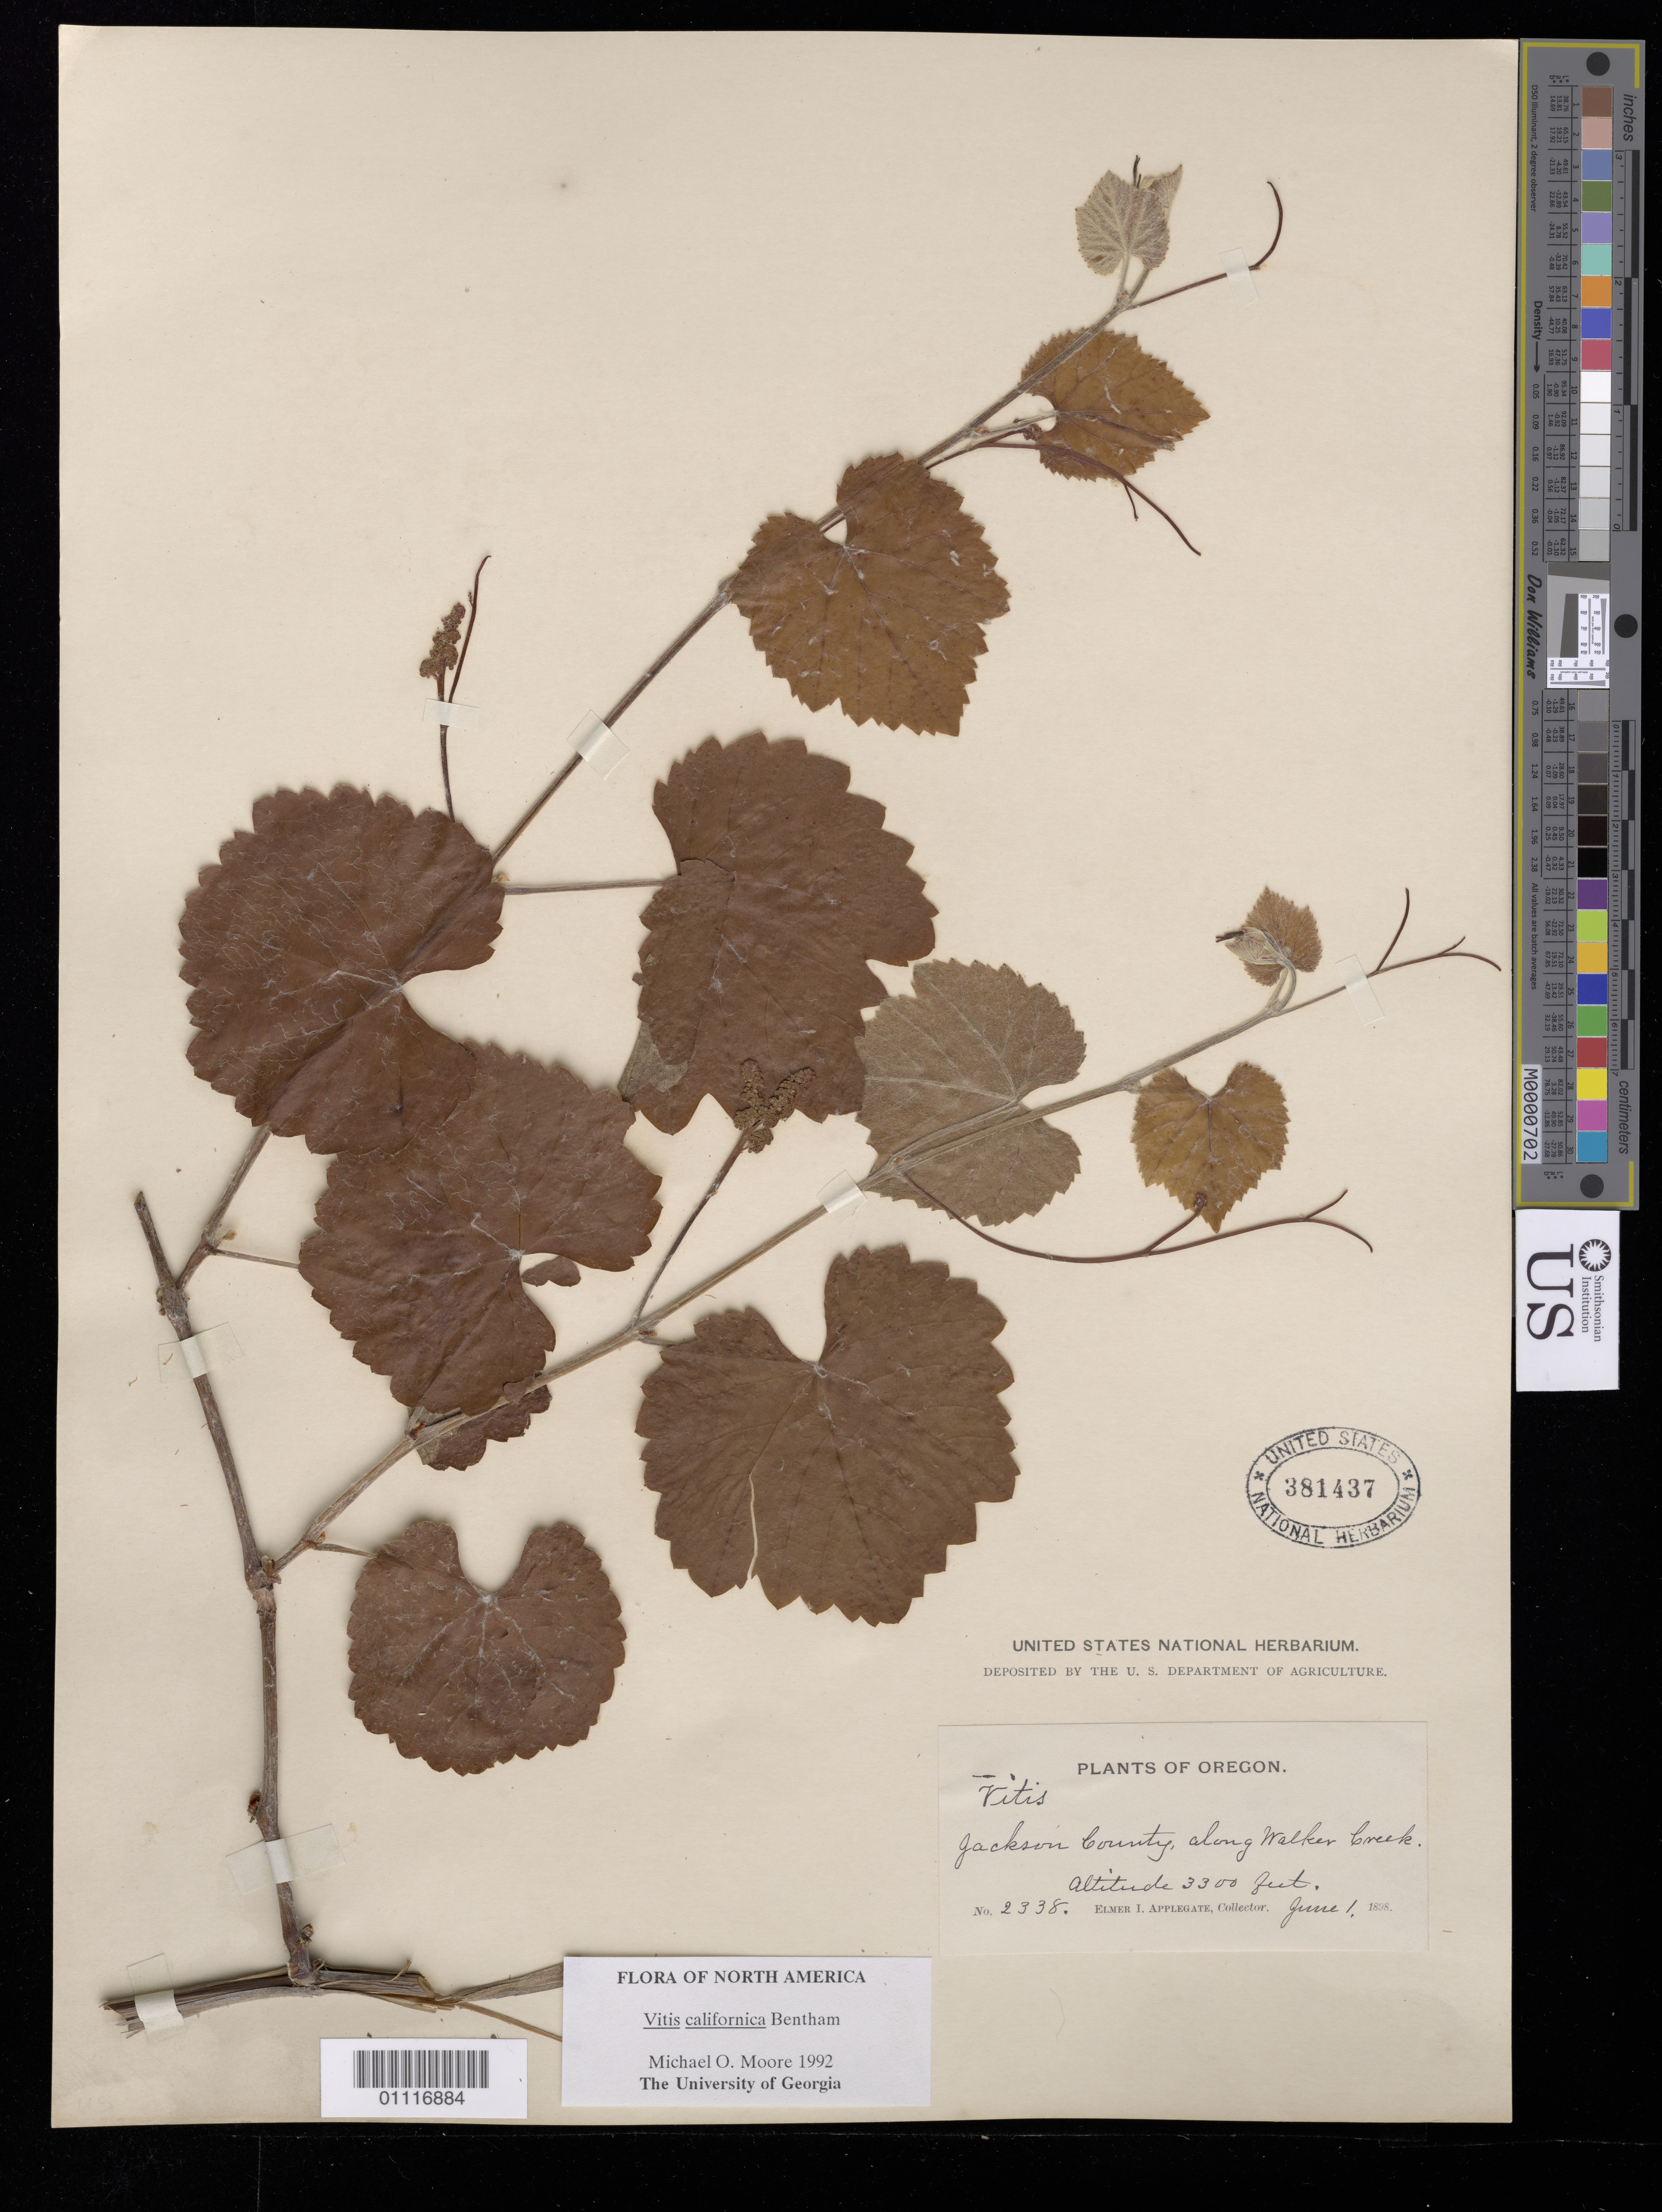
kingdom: Plantae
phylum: Tracheophyta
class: Magnoliopsida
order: Vitales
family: Vitaceae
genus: Vitis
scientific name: Vitis californica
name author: Benth.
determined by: Moore, M. O.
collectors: E. I. Applegate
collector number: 2338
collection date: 1808-06-01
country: United States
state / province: Oregon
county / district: Jackson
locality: along Walker Creek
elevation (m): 1006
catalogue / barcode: US 381437